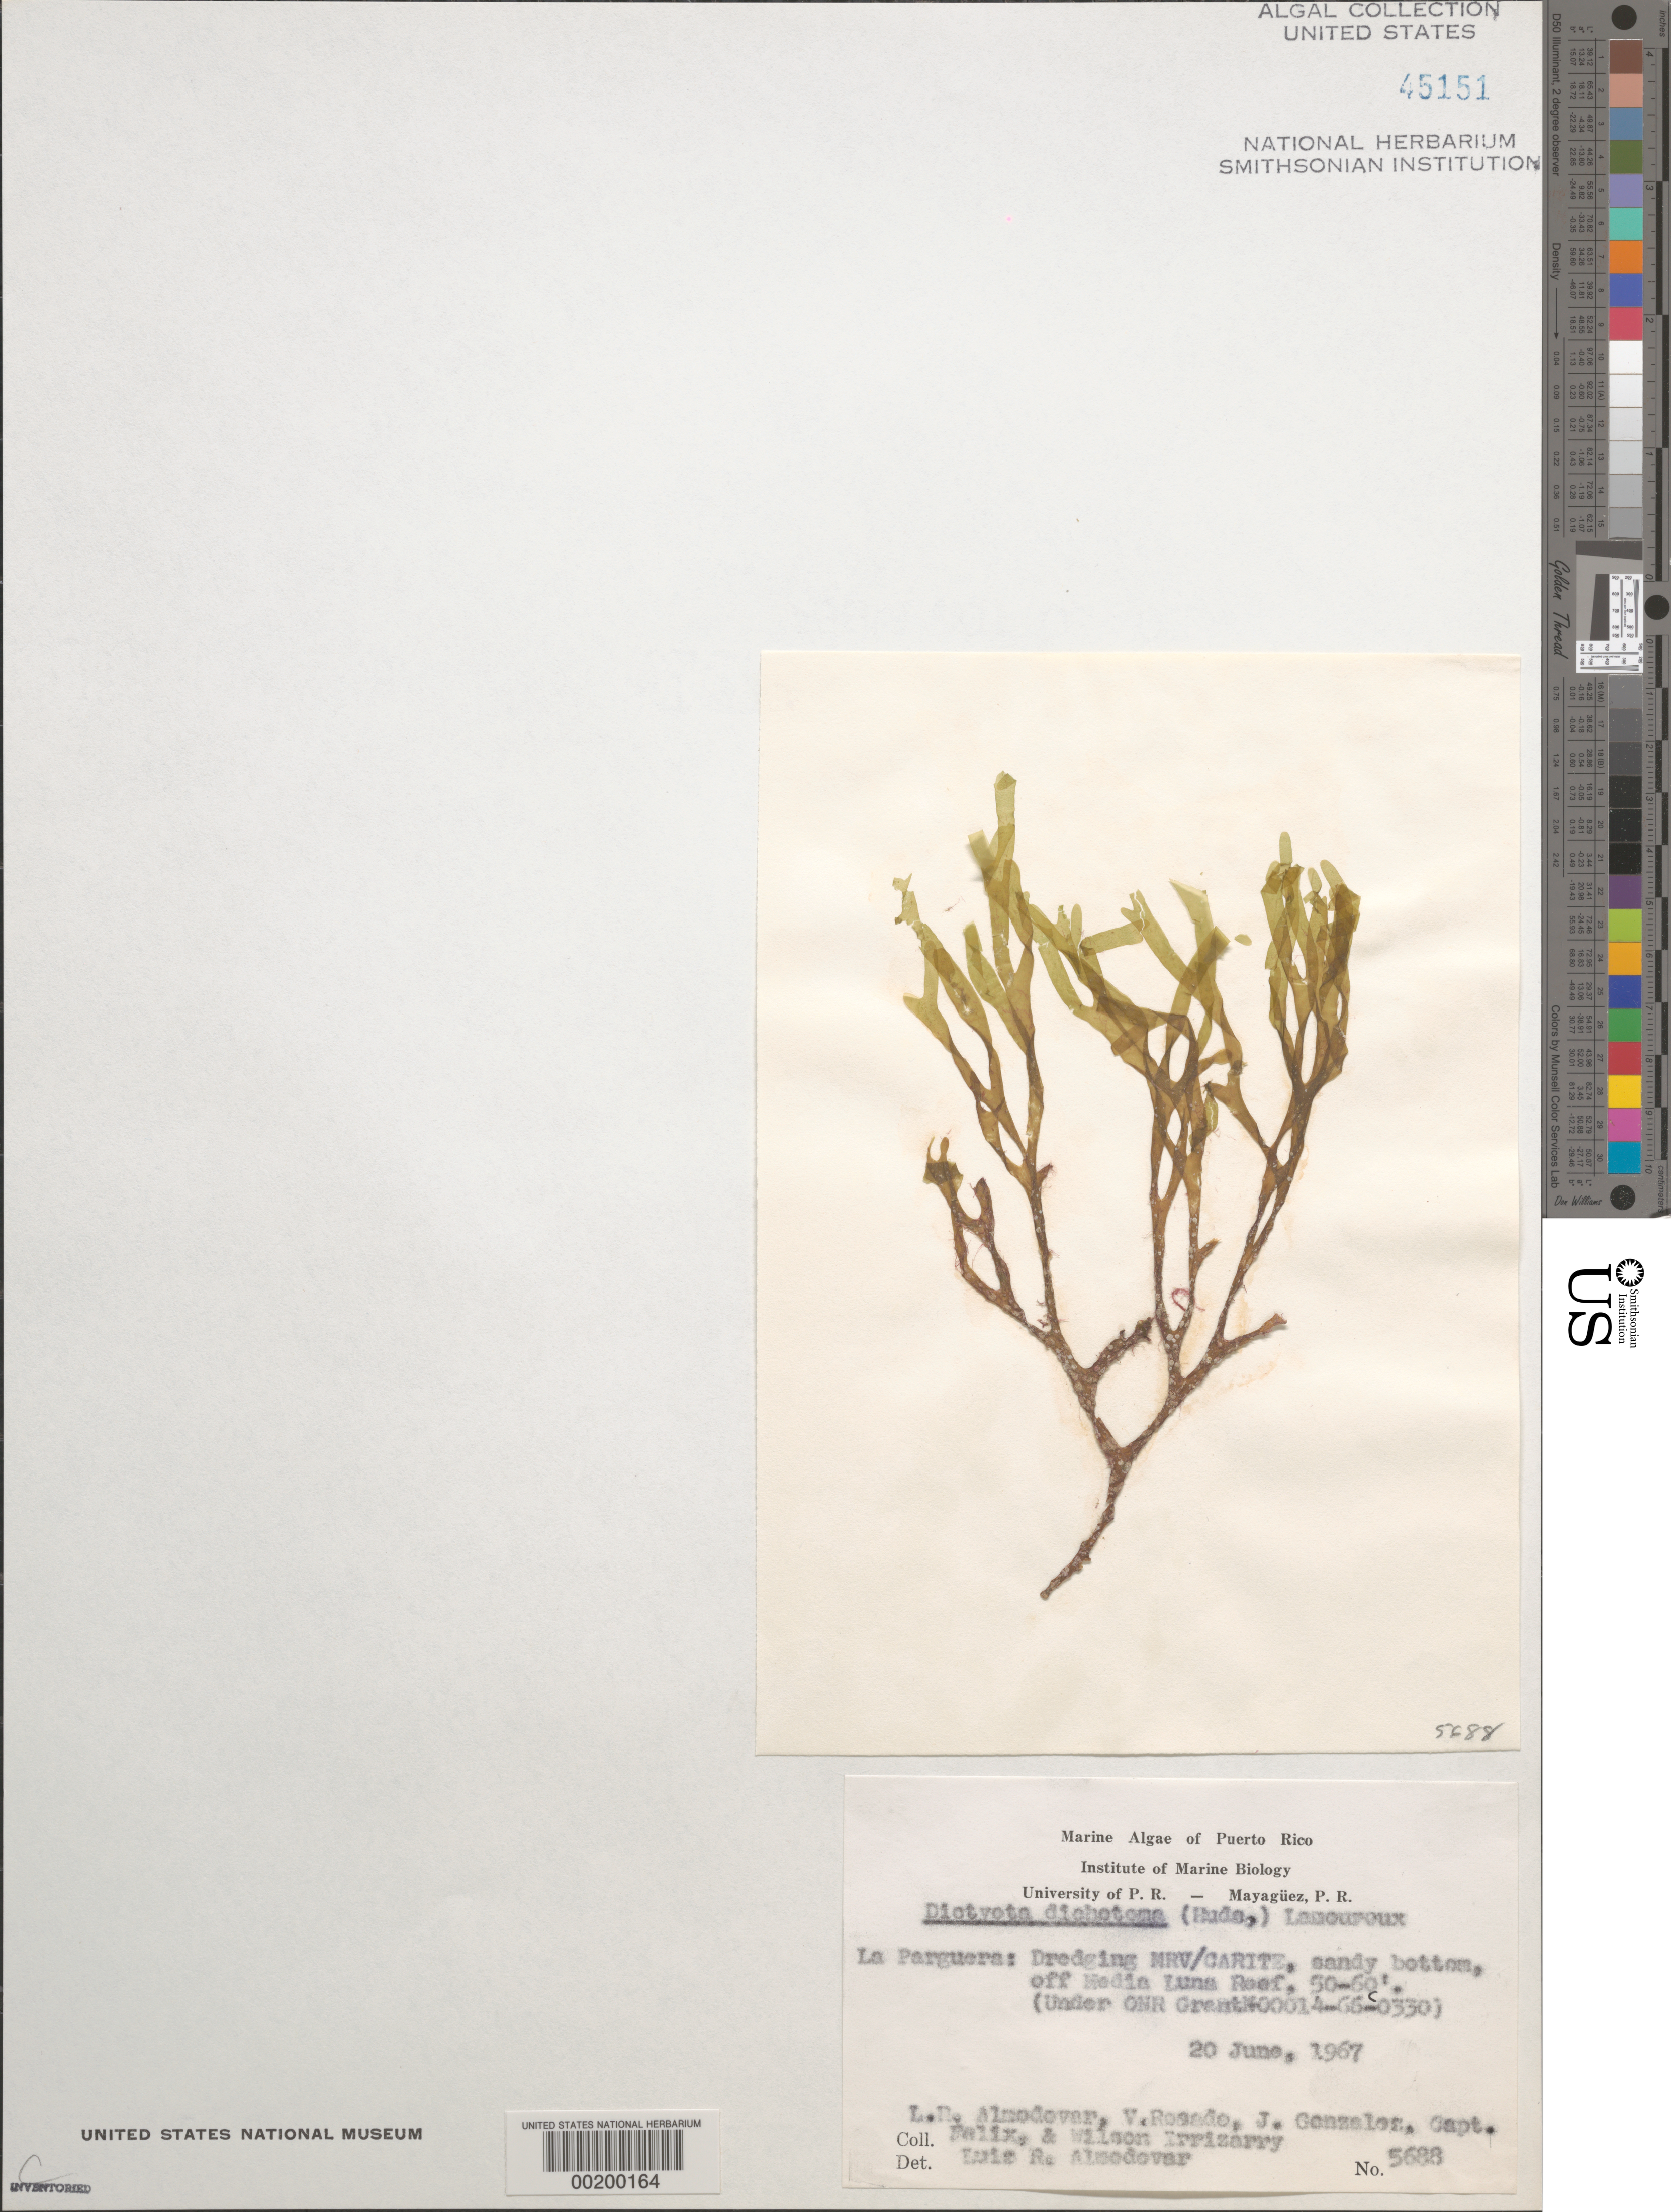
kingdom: Chromista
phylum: Ochrophyta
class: Phaeophyceae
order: Dictyotales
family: Dictyotaceae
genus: Dictyota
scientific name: Dictyota dichotoma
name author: (Huds.) J.V.Lamouroux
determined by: Almodovar, L. R.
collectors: L. Almodovar, V. Rosado, J. Gonzalez, C. Felix & W. Irizarry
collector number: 5688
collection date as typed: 20 Jun 1967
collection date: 1967-06-20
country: Puerto Rico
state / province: Lajas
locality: La Parguera, off Media Luna Reef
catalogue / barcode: US 45151